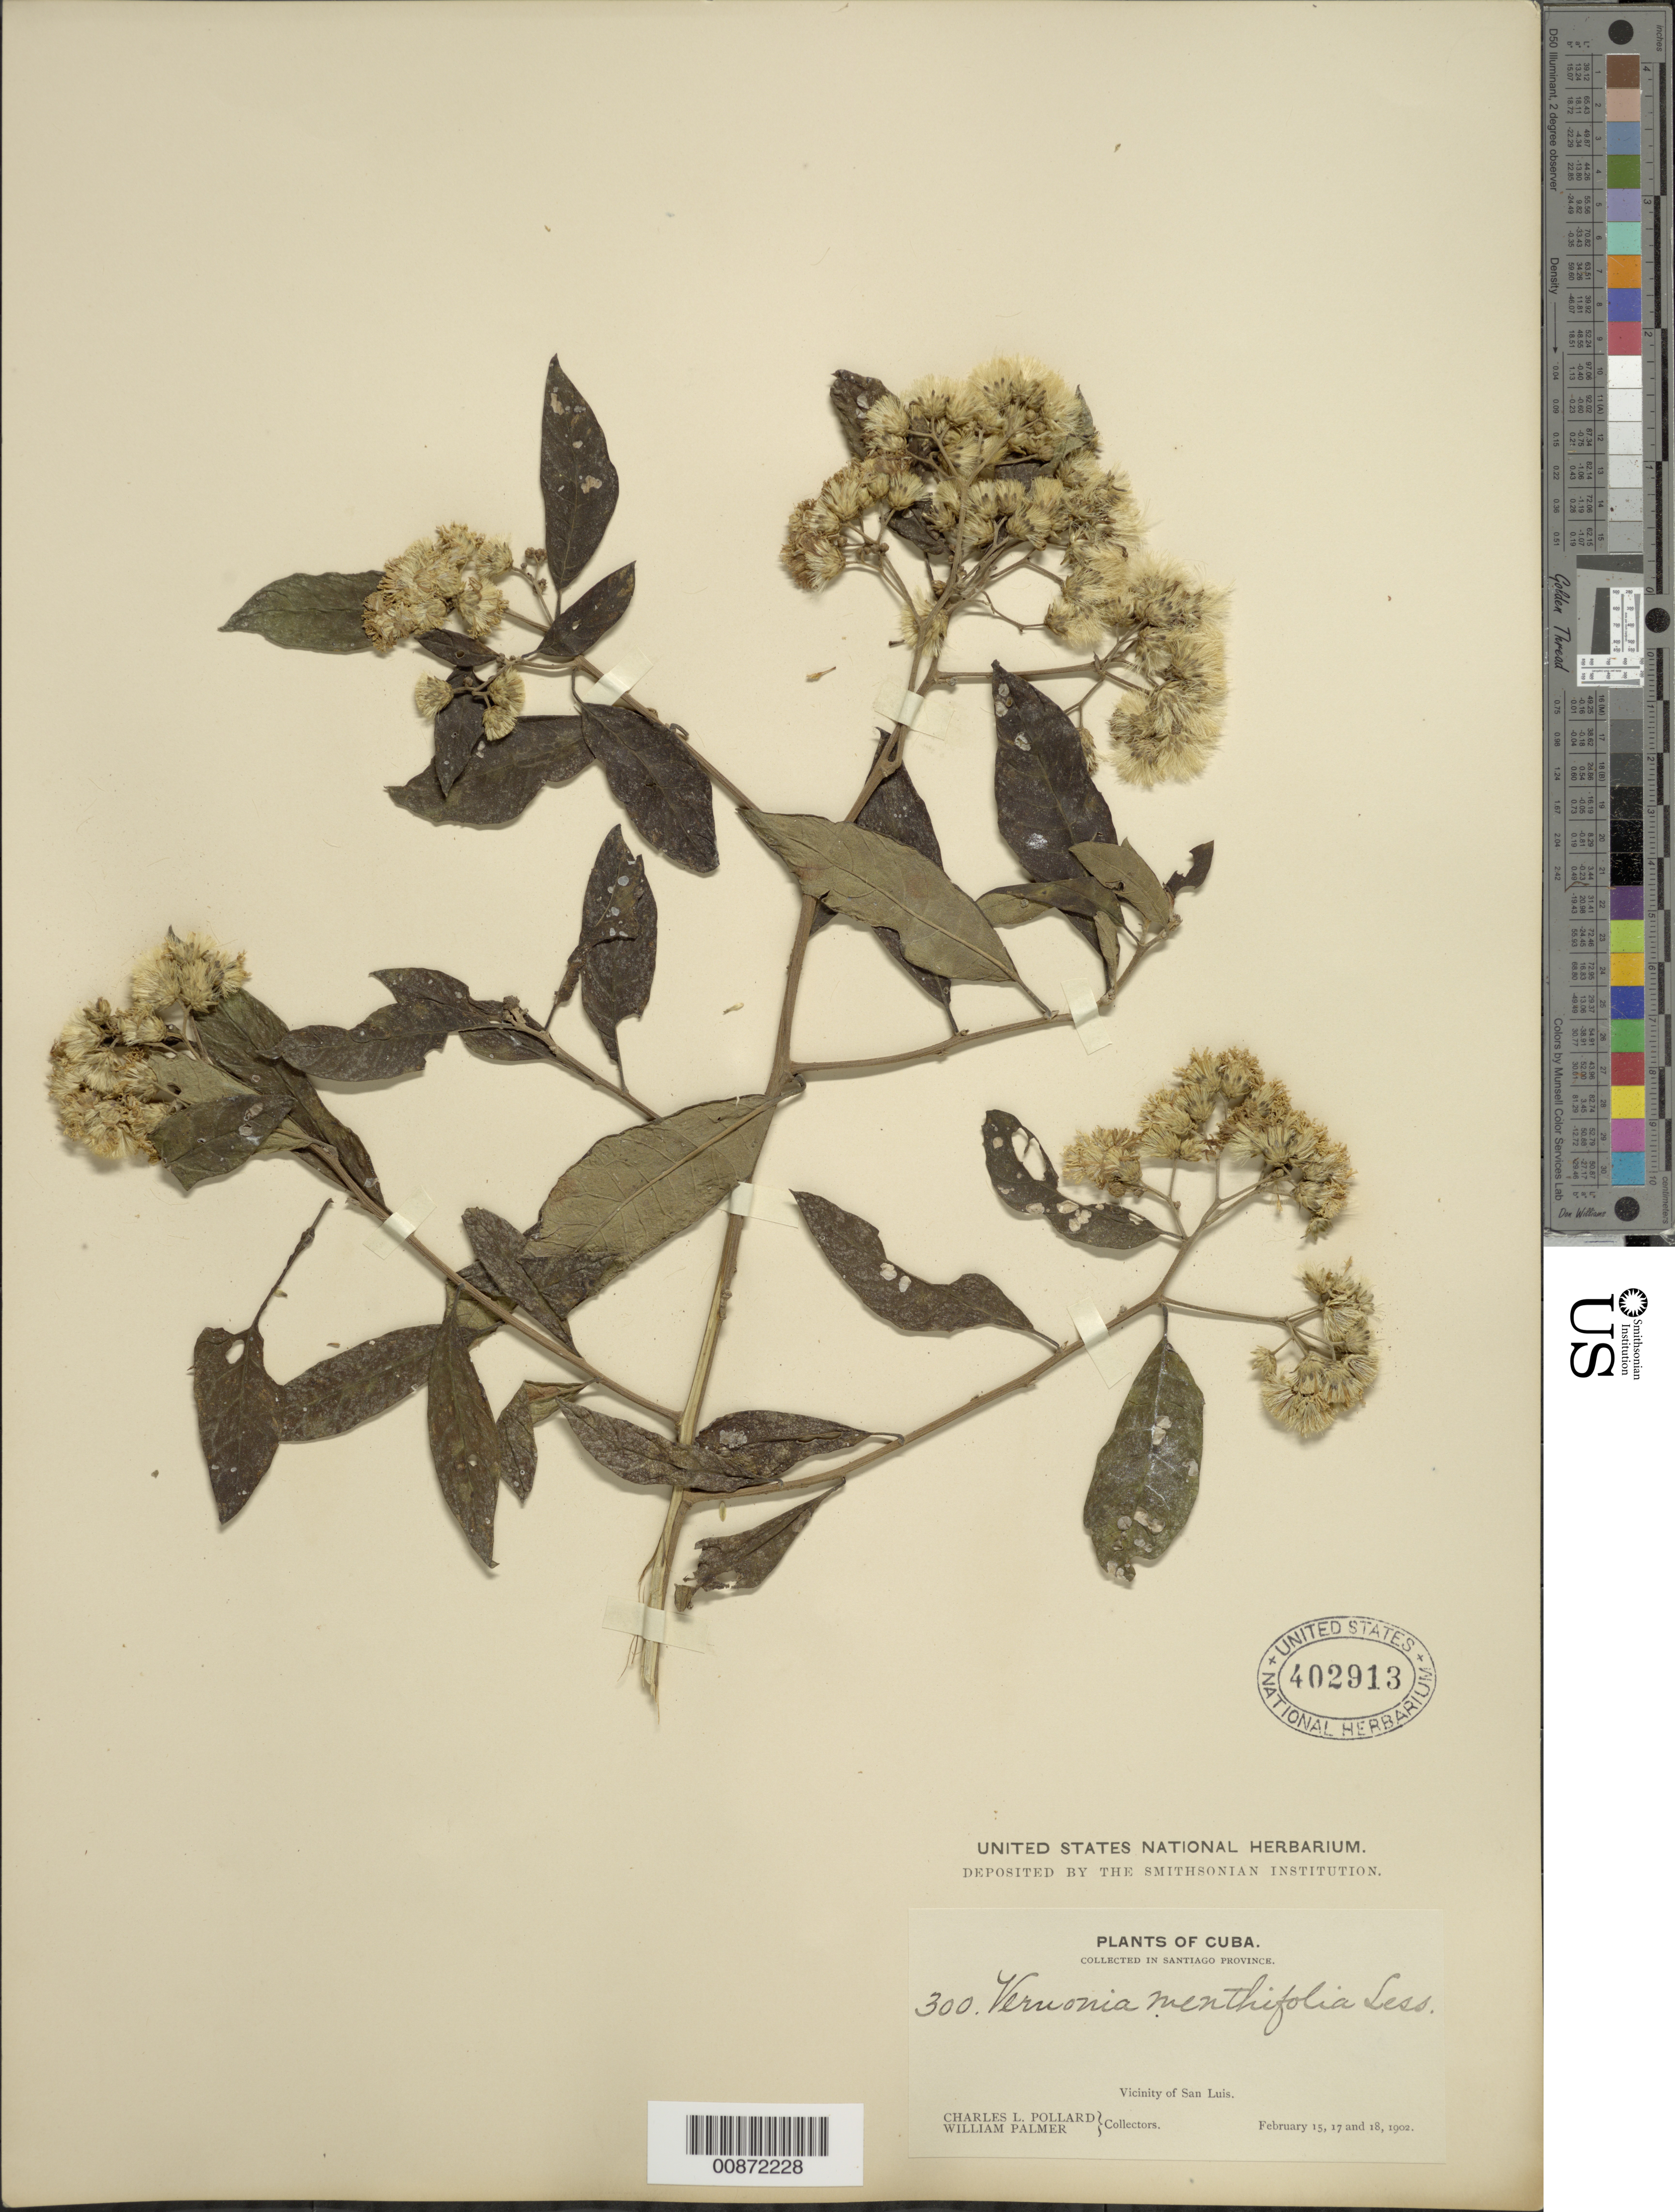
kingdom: Plantae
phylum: Tracheophyta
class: Magnoliopsida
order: Asterales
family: Asteraceae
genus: Vernonanthura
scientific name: Vernonanthura menthifolia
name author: (Poepp. ex Spreng.) H. Rob.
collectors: C. L. Pollard & W. Palmer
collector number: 300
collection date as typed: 15 Feb 1902 to 18 Feb 1902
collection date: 1902-02-15/1902-02-18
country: Cuba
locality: Santiago. Vicinity of San Luis.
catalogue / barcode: US 402913